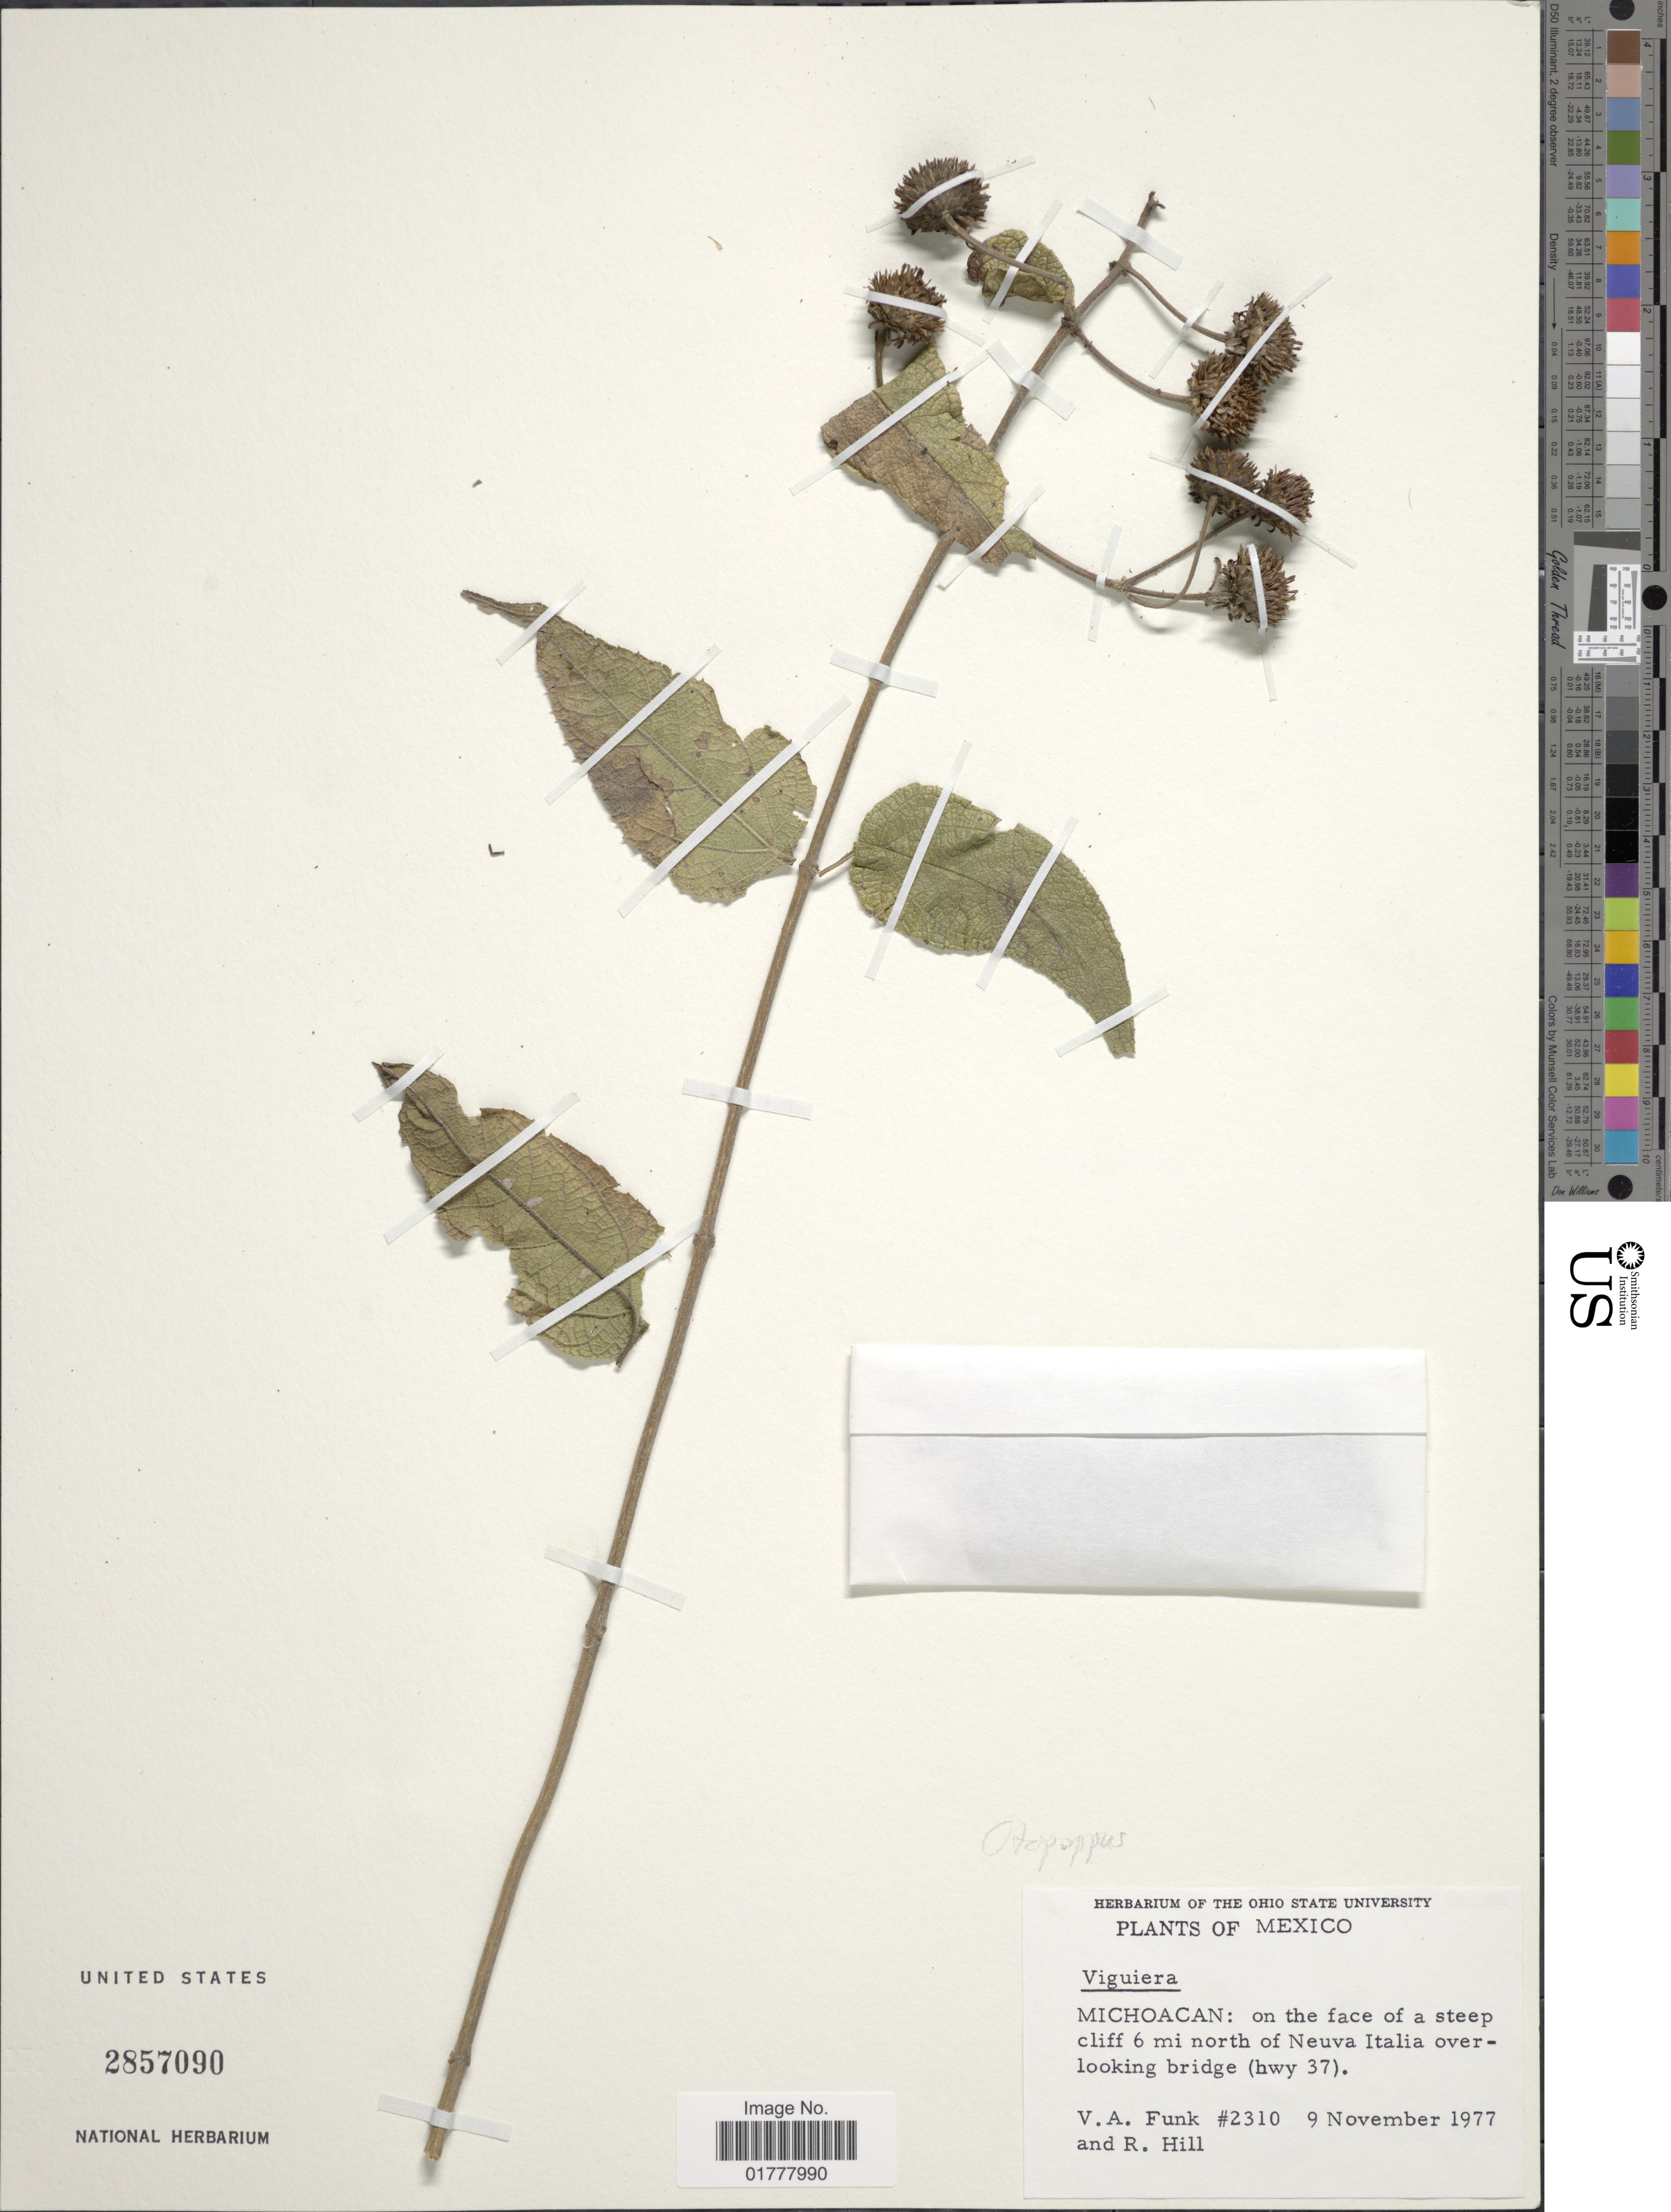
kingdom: Plantae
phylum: Tracheophyta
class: Magnoliopsida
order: Asterales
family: Asteraceae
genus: Otopappus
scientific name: Otopappus sp.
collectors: V. Funk & R. Hill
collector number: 2310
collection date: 1977-11-09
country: Mexico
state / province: Michoacán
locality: On the face of a steep cliff 6 mi north of Nueva Italia overlooking bridge (hwy 37)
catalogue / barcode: US 2857090